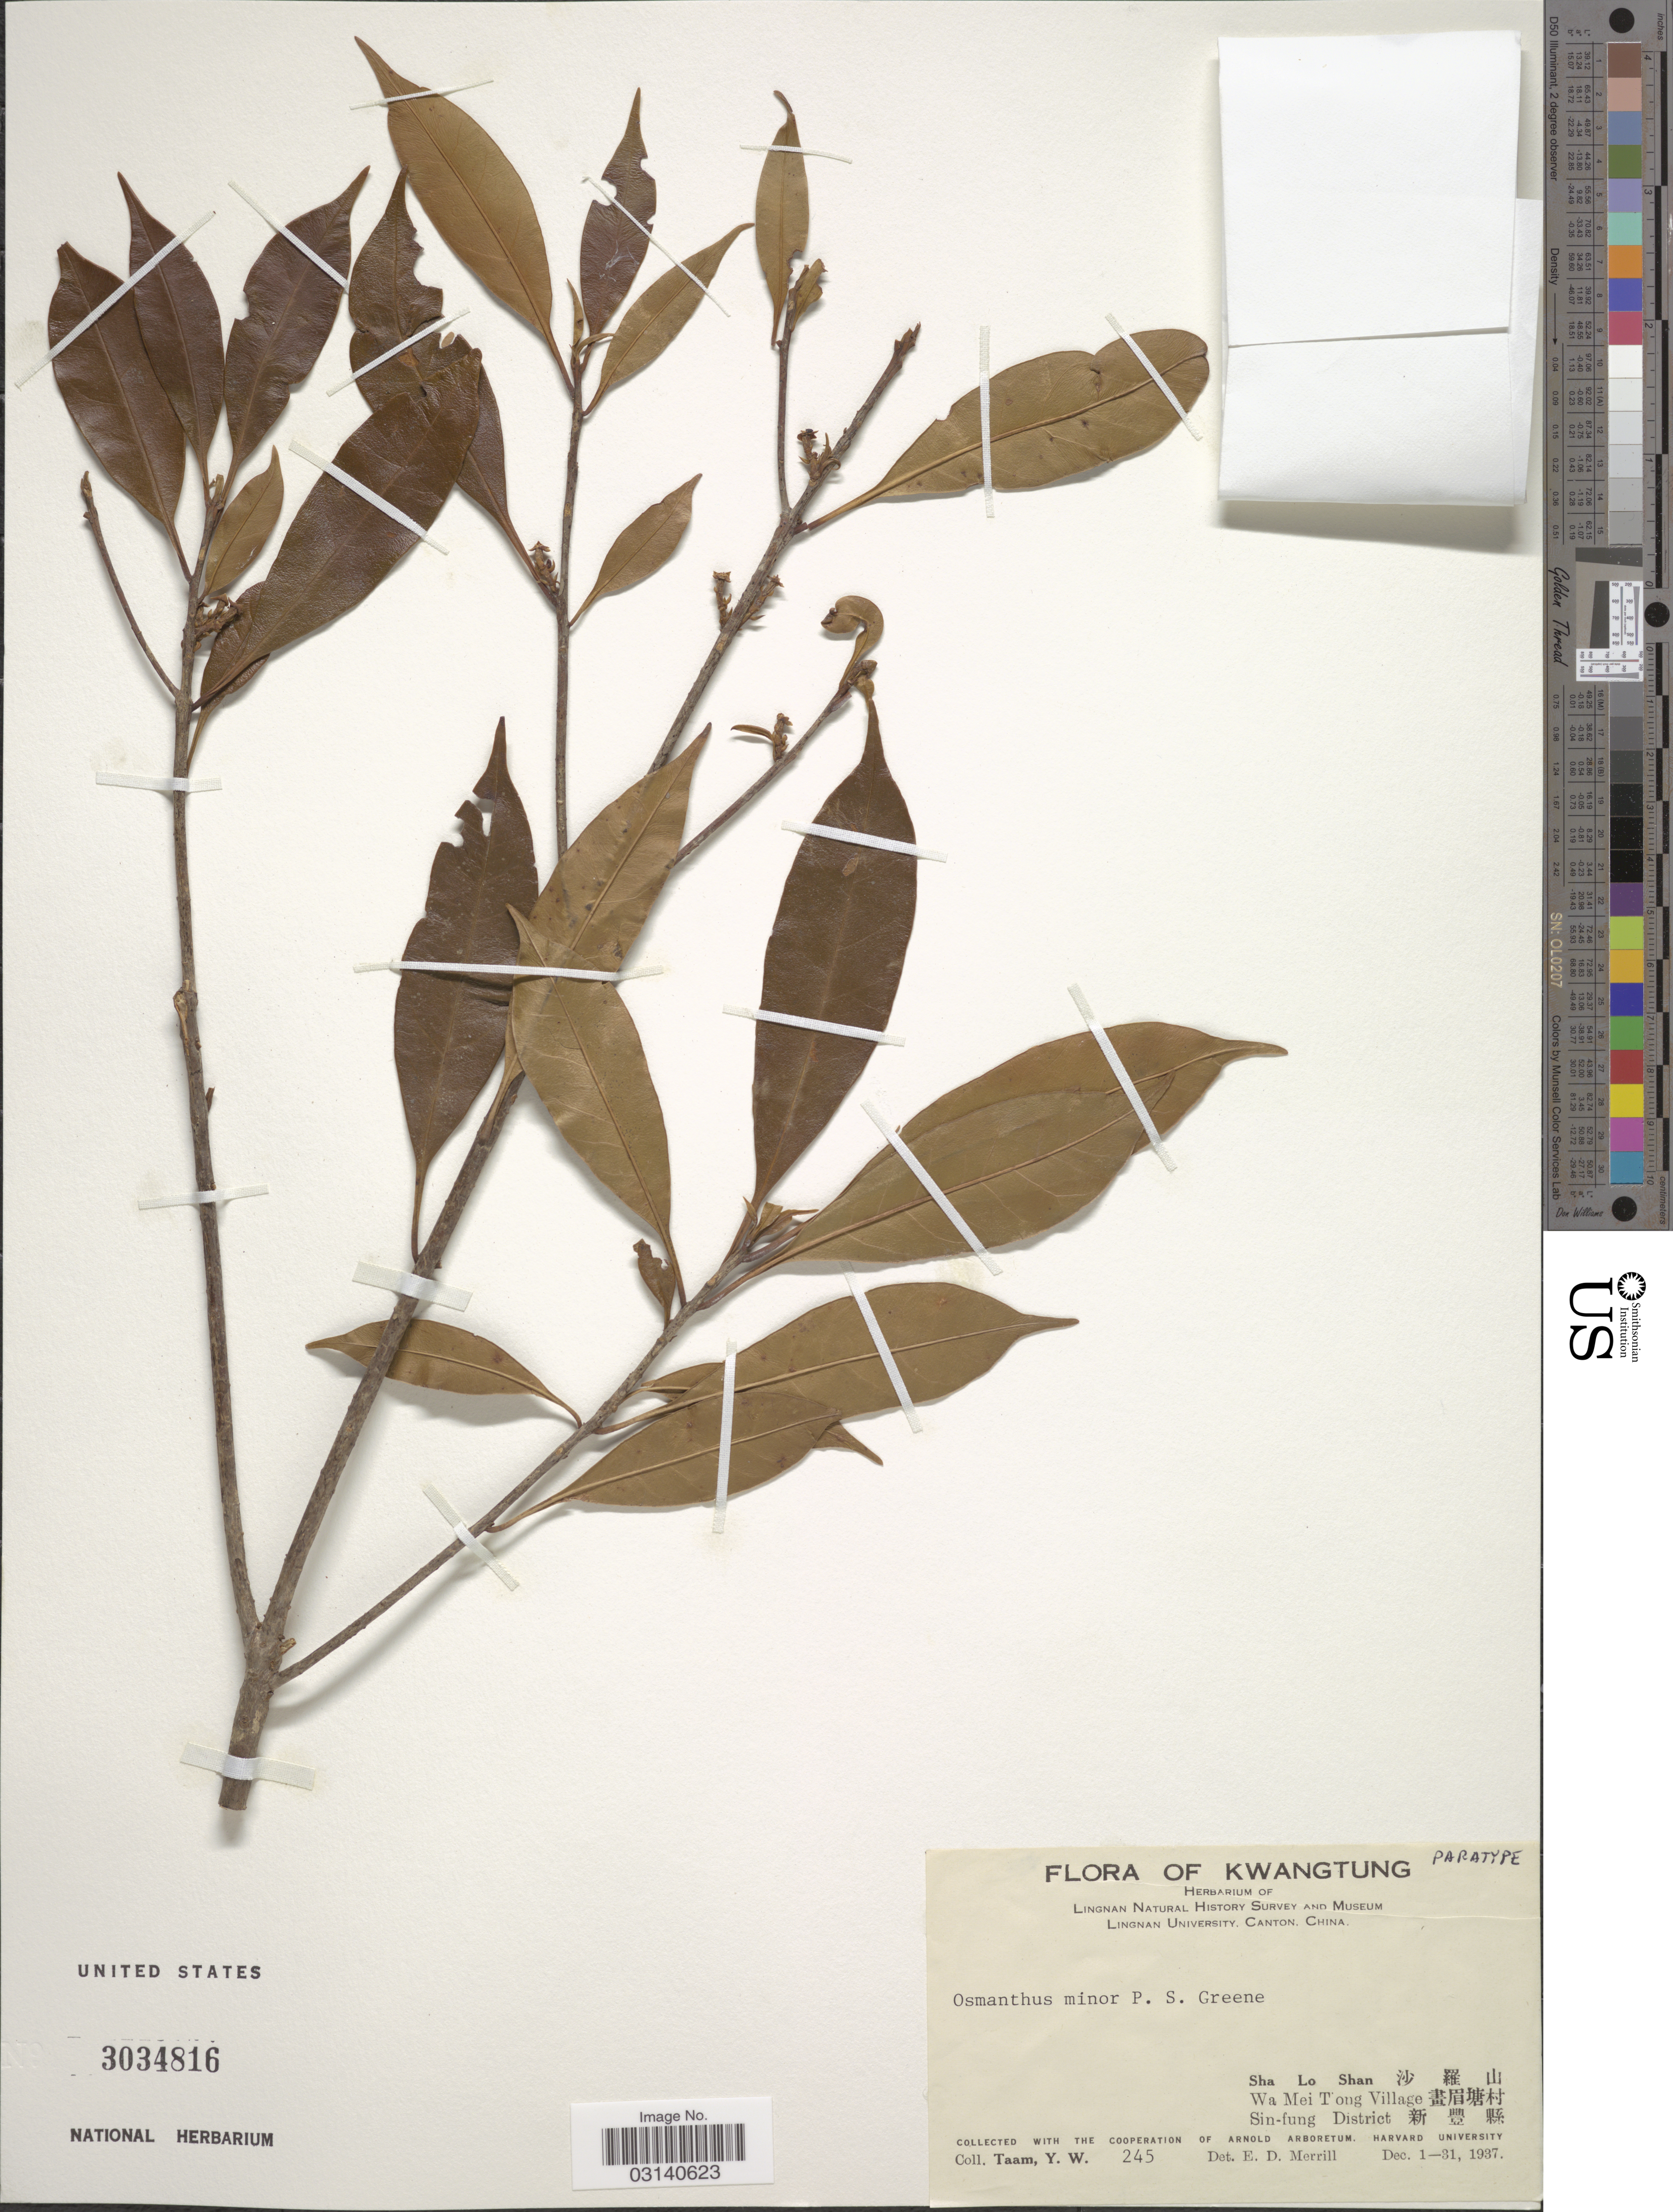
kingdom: Plantae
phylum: Tracheophyta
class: Magnoliopsida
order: Lamiales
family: Oleaceae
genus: Osmanthus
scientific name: Osmanthus minor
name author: P.S. Green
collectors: Y. W. Taam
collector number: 245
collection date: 1937-12-01/1937-12-31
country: China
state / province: Guangdong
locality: Kwangtung, Sha Lo Shan, Wa Mei T'ong Village, Sin-fung District.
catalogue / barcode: US 3034816